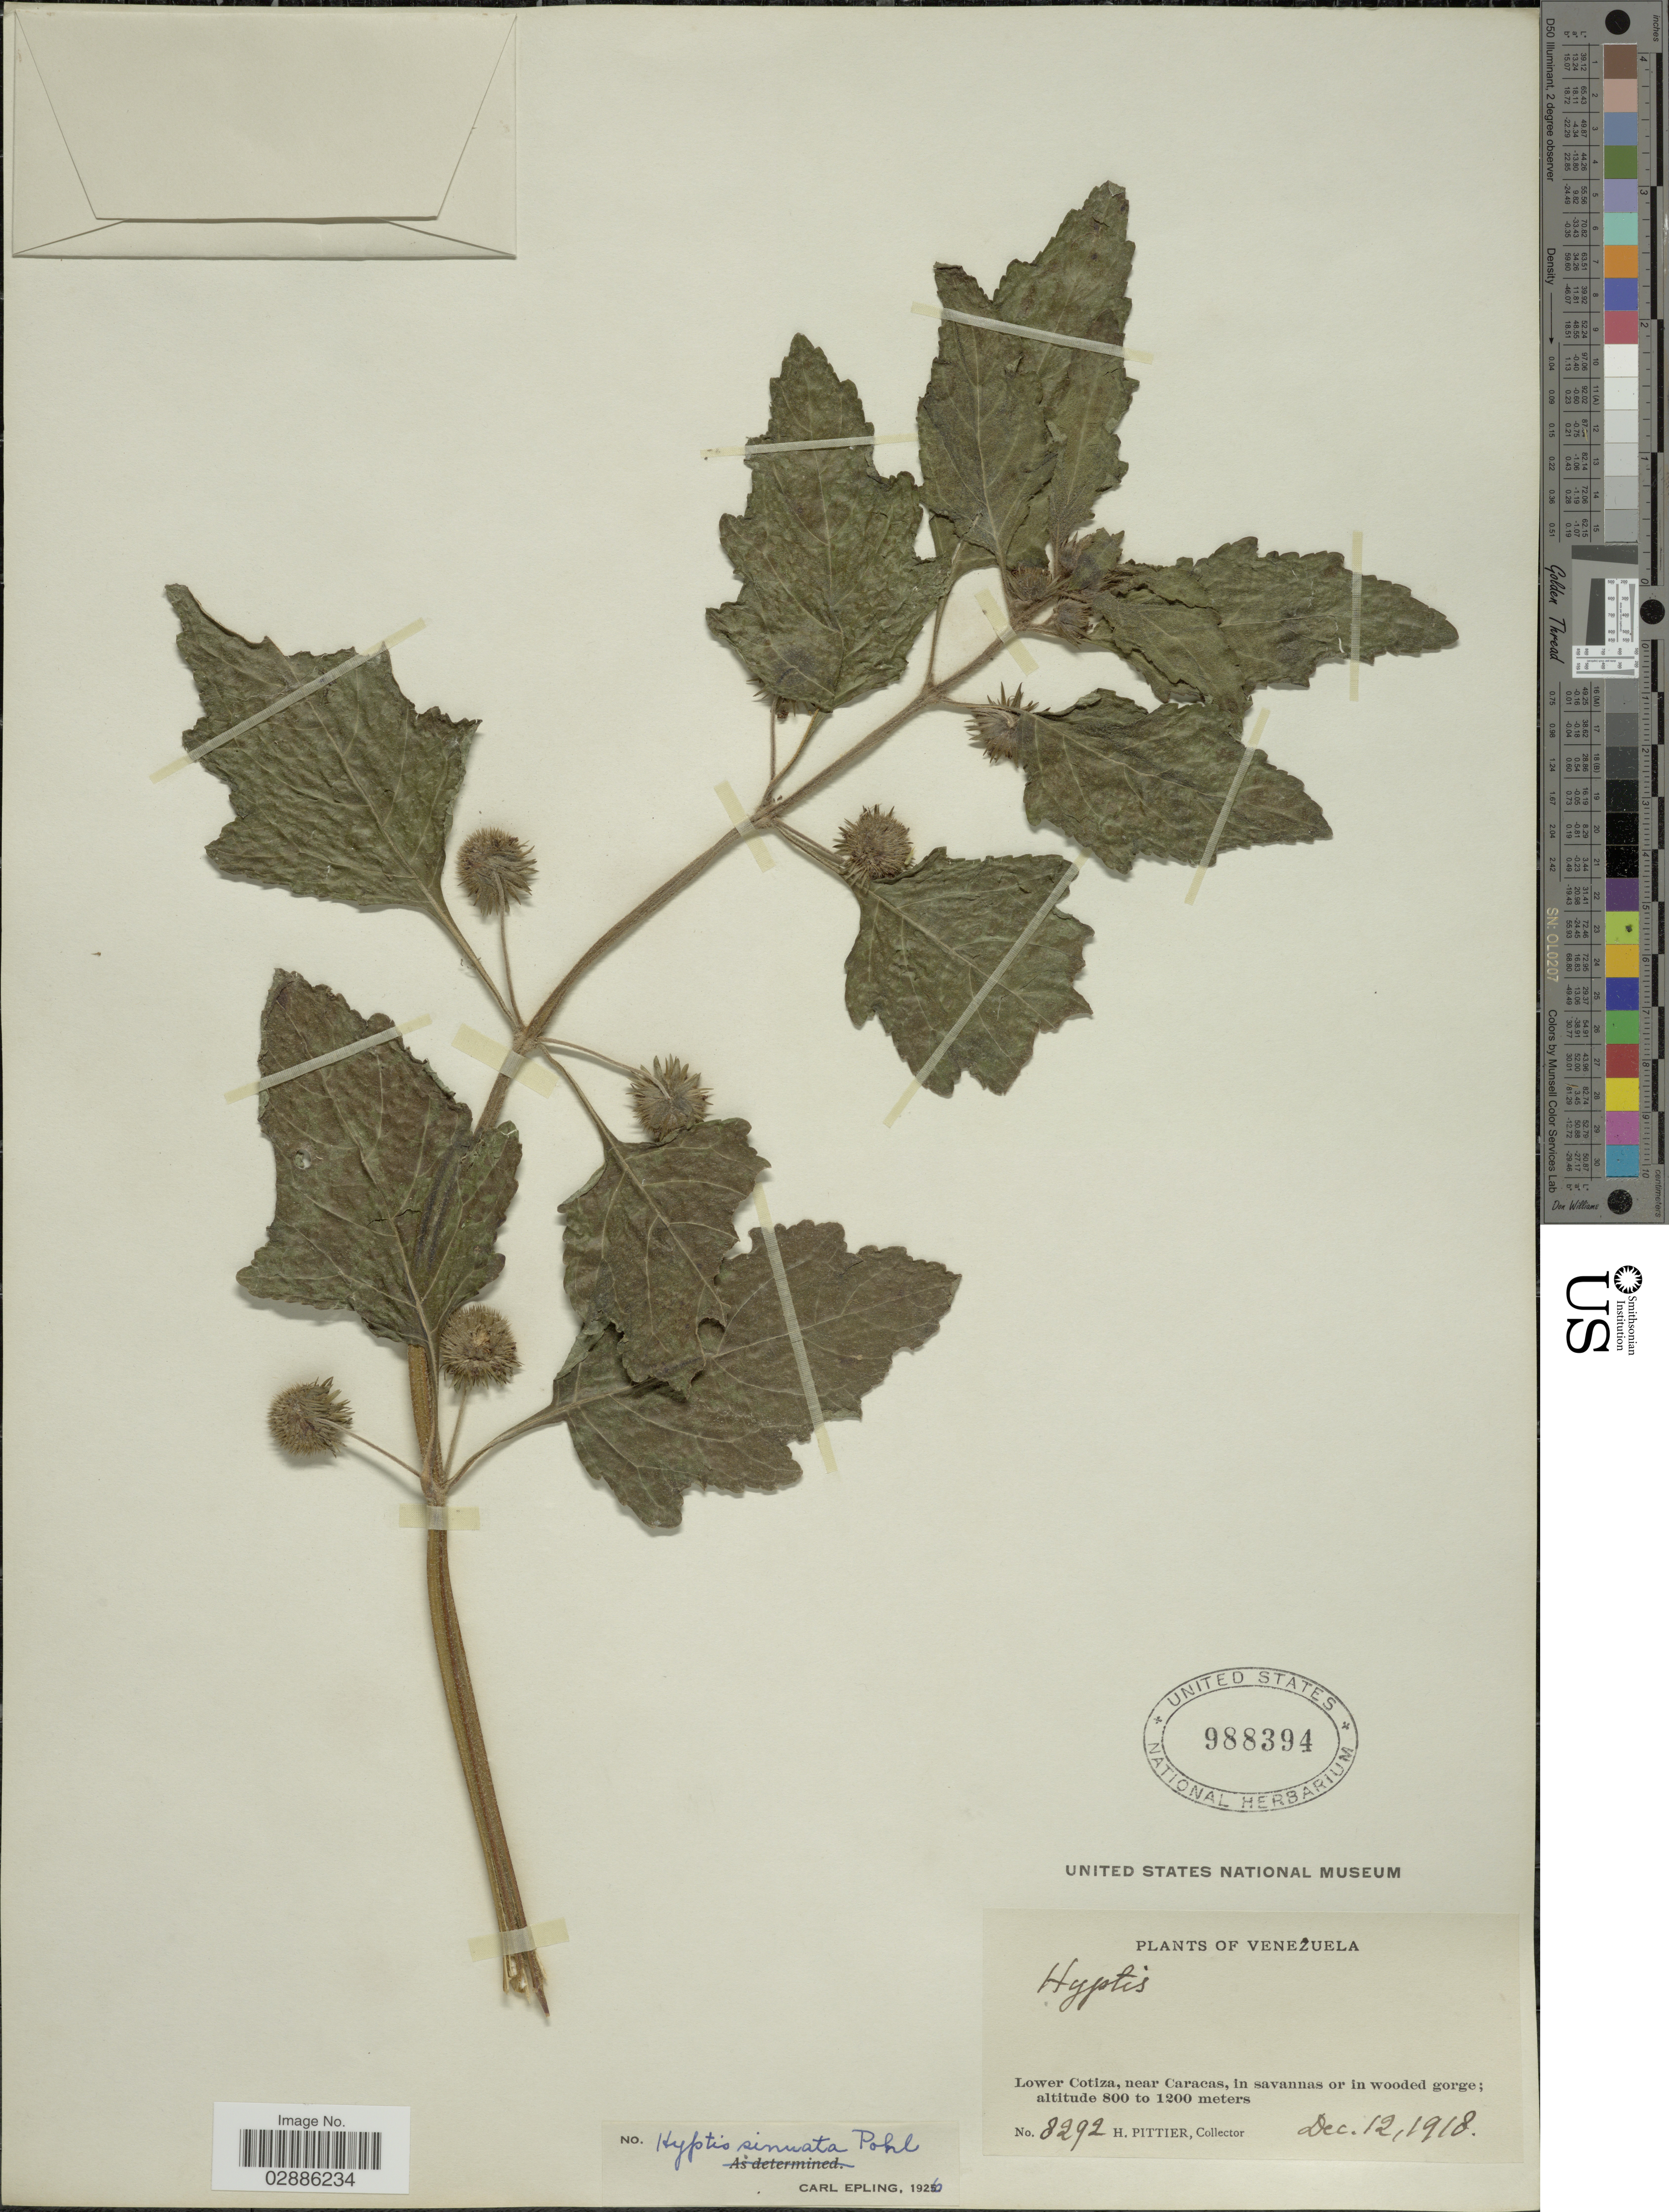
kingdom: Plantae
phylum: Tracheophyta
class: Magnoliopsida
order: Lamiales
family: Lamiaceae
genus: Hyptis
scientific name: Hyptis sinuata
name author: Pohl ex Benth.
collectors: H. F. Pittier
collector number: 8292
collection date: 1918-12-12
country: Venezuela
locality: Lower Cotiza, near Caracas, in savannas or in wooded gorge.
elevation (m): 800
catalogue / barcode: US 988394